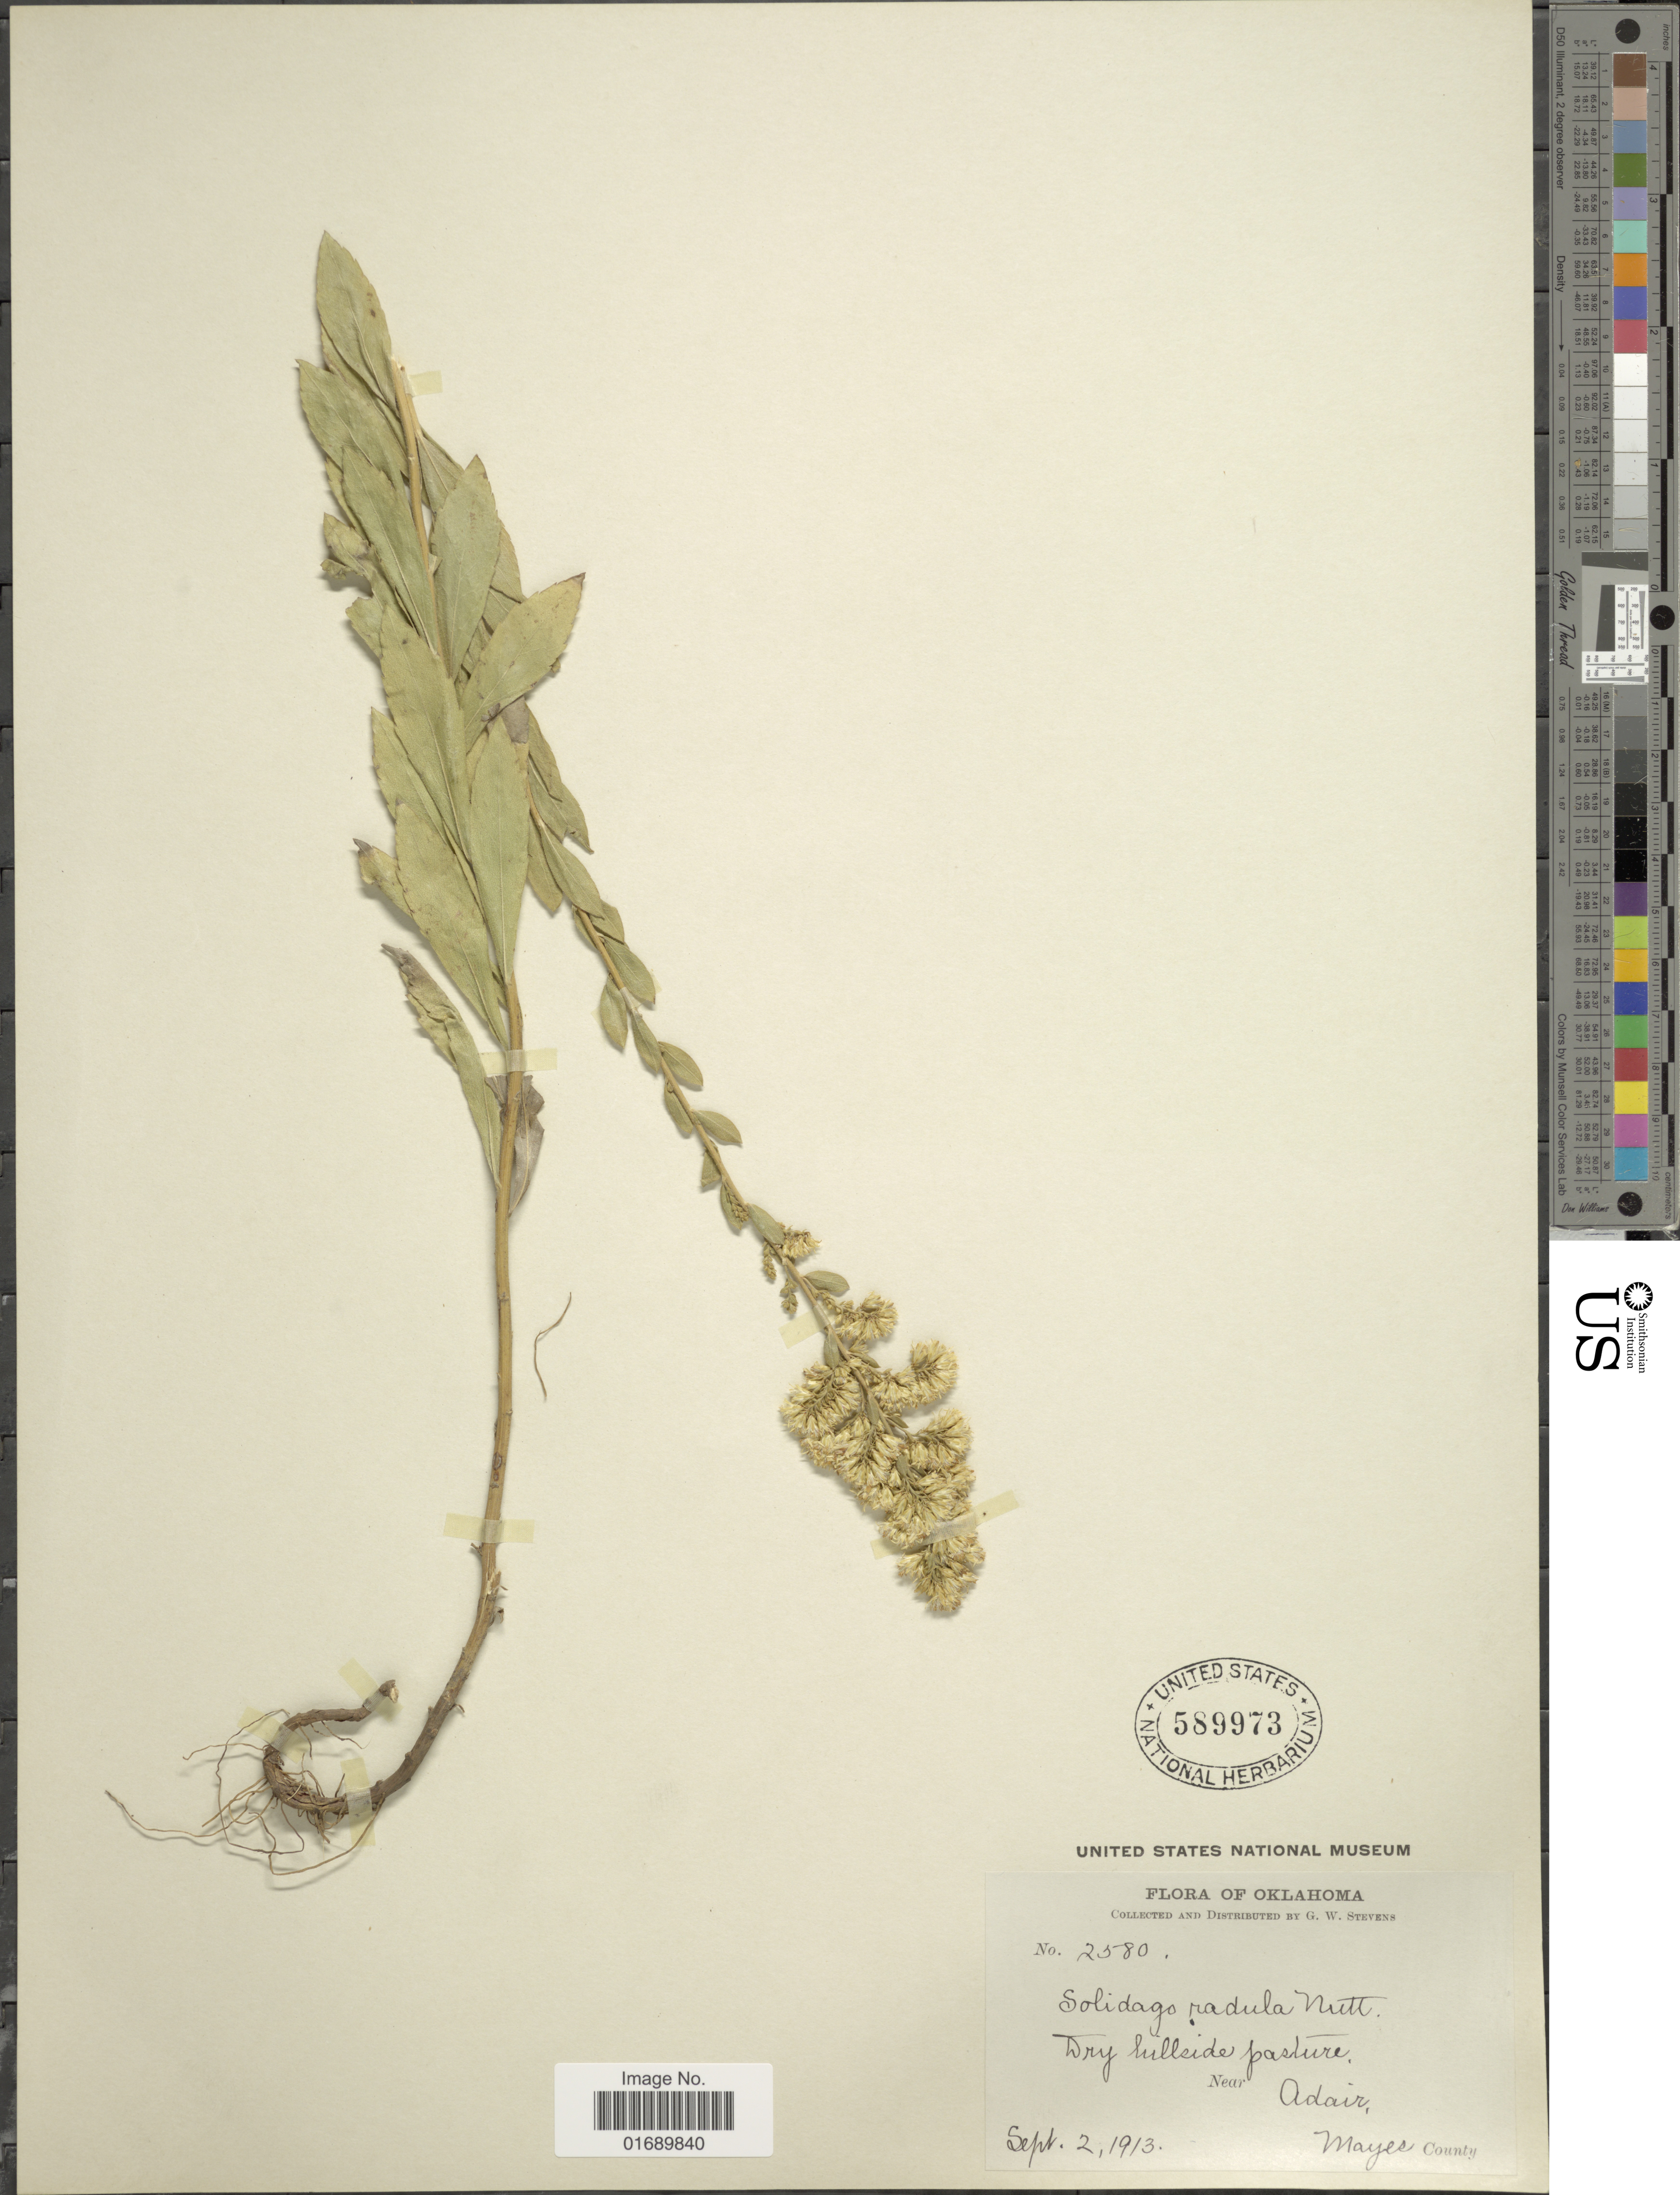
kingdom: Plantae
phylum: Tracheophyta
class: Magnoliopsida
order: Asterales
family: Asteraceae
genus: Solidago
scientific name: Solidago radula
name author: Nutt.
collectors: G. W. Stevens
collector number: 2580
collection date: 1913-09-02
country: United States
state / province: Oklahoma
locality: Dry hillside pasture, Near Adair, Mayes County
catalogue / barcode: US 589973